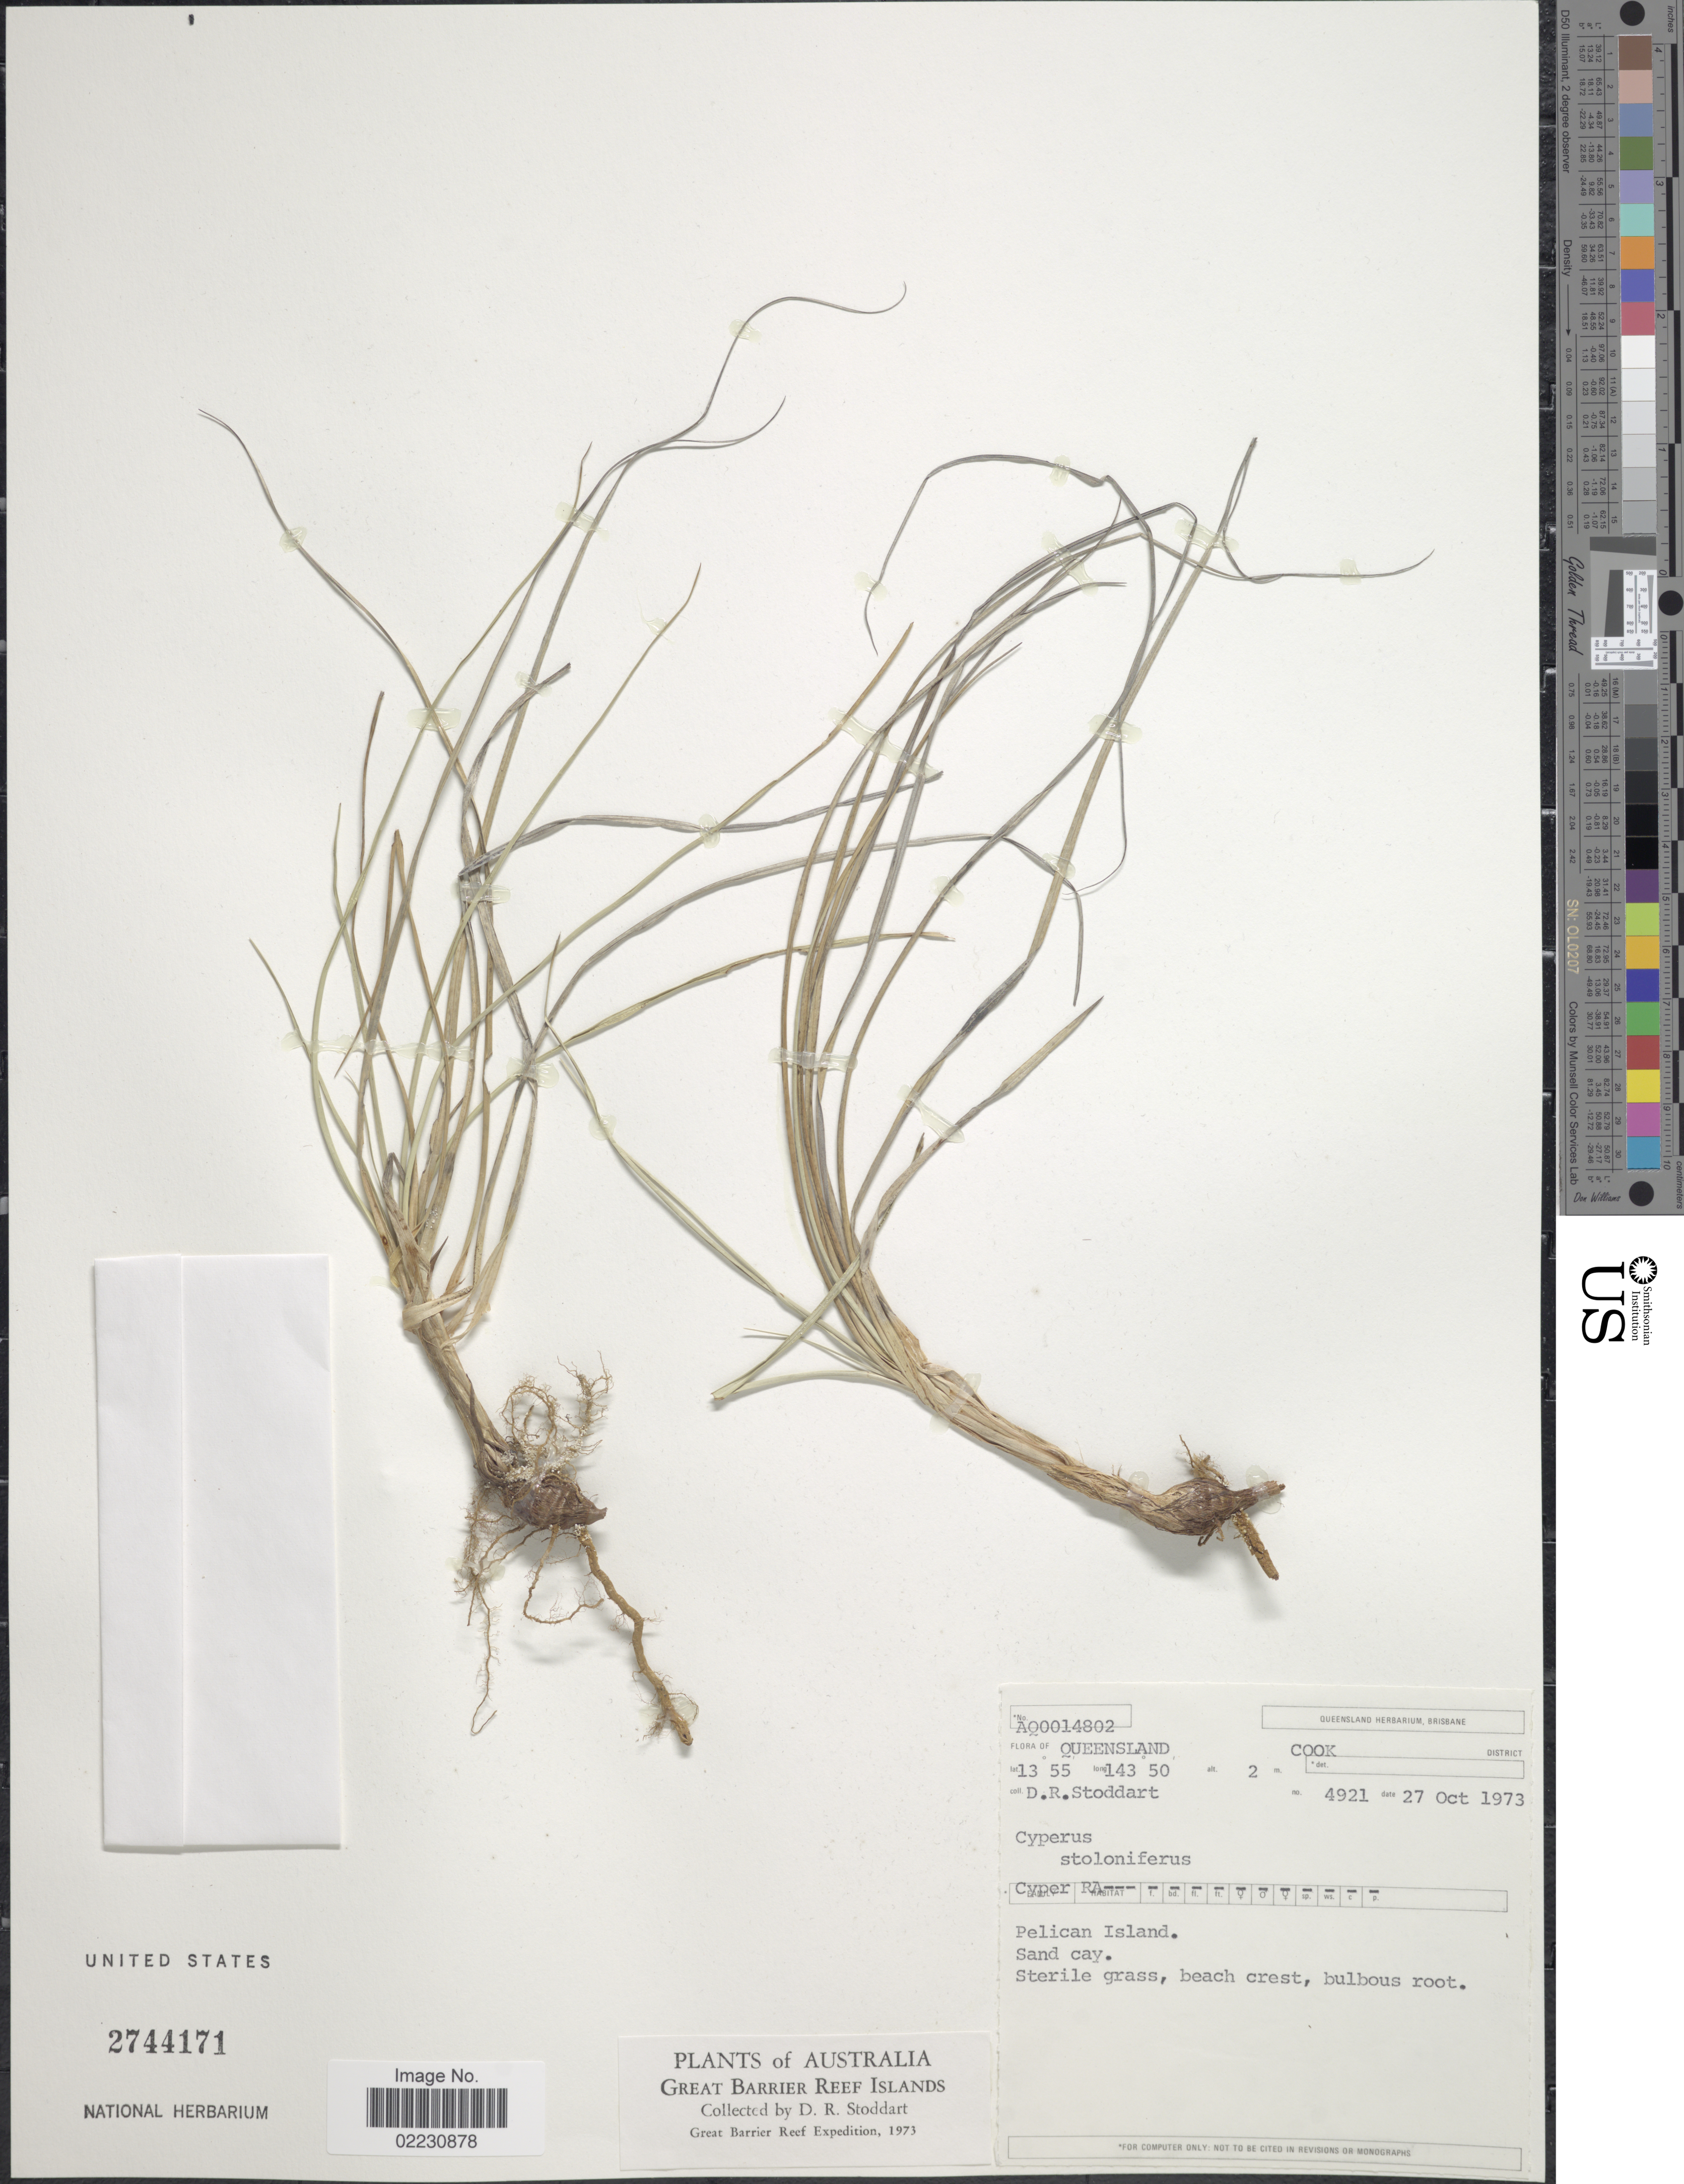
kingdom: Plantae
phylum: Tracheophyta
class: Liliopsida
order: Poales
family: Cyperaceae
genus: Cyperus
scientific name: Cyperus stoloniferus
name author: Retz.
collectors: D. R. Stoddart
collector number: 4921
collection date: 1973-10-27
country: Australia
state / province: Queensland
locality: Cook District, Pelican Island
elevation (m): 2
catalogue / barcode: US 2744171